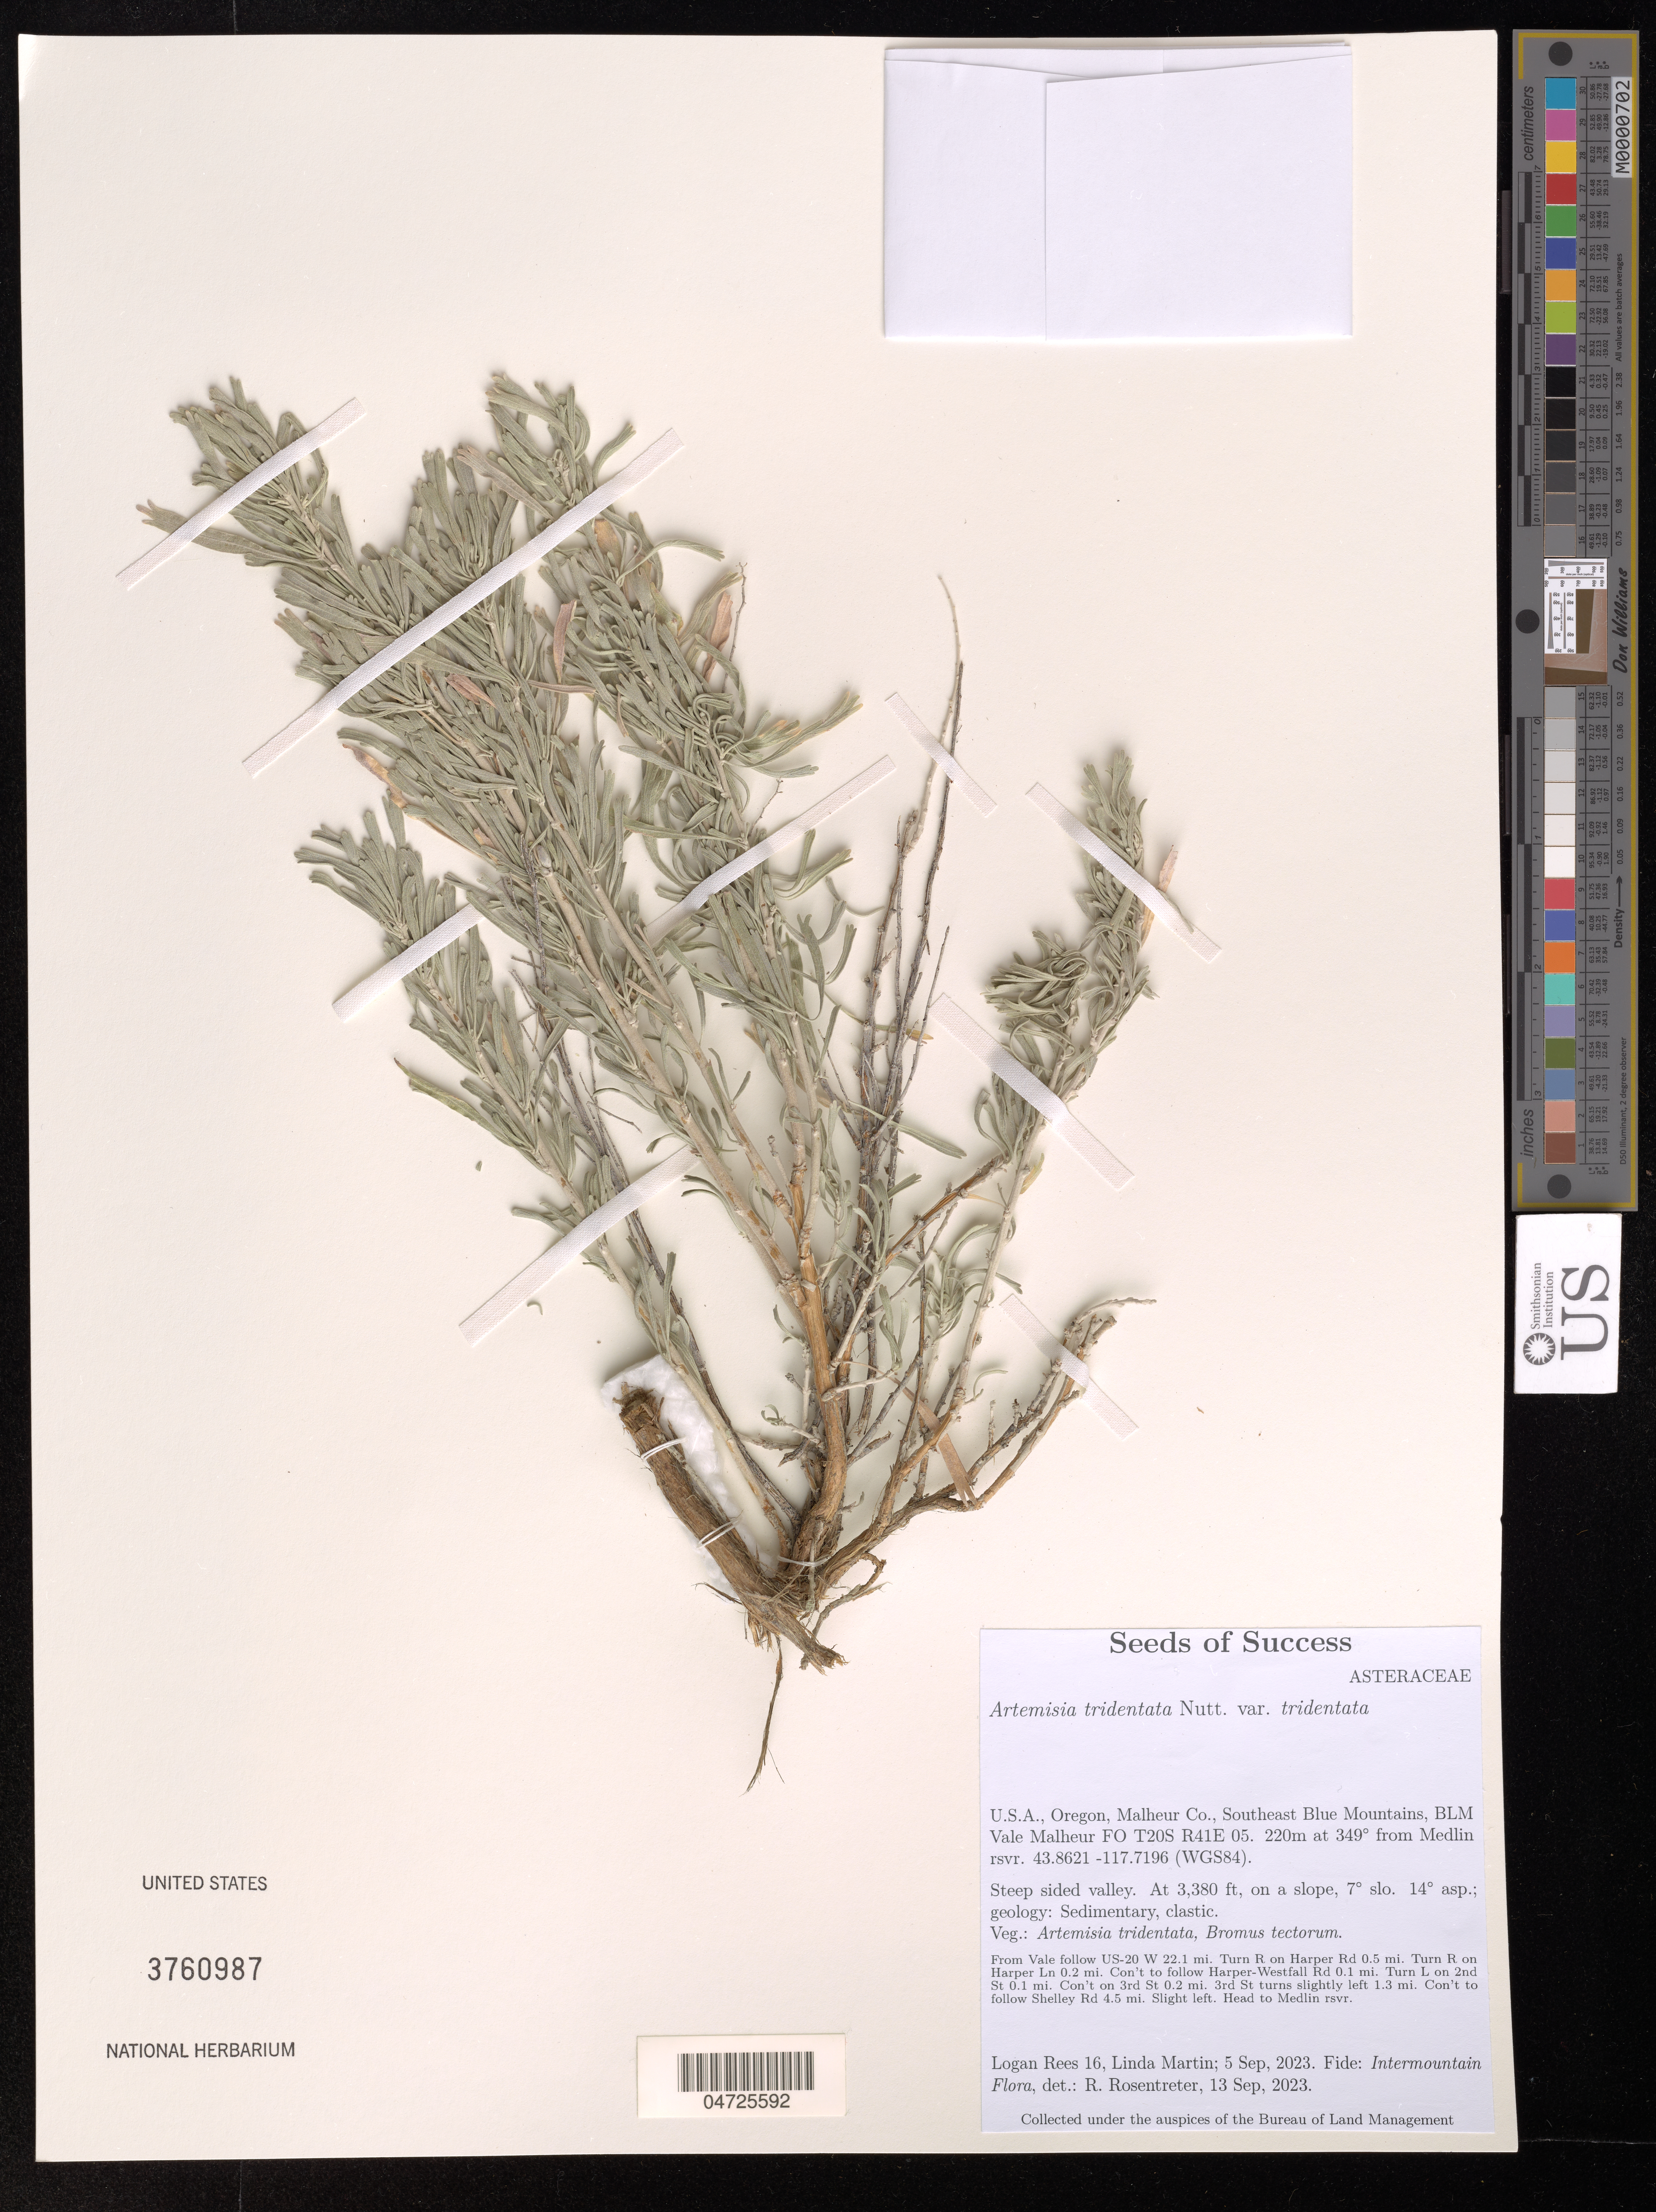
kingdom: Plantae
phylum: Tracheophyta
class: Magnoliopsida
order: Asterales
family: Asteraceae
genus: Artemisia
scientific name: Artemisia tridentata var. tridentata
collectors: L. Rees & L. Martin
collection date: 2023-09-05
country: United States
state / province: Oregon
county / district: Malheur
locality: Malheur Co., Southeast Blue Mountains, BLM Vale Malheur FO T20S R41E 05. 220m at 349° from Medlin rsvr. From Vale follow US-20 W 22.1 mi. Turn R on Harper Rd 0.5 mi. Turn R on Harper Ln 0.2 mi. Con't to follow Harper-Westfall Rd 0.1 mi. Turn L on 2nd St 0.1 mi. Con't on 3rd St 0.2 mi. 3rd St turns slightly left 1.3 mi. Con't to follow Shelley Rd 4.5 mi. Slight left. Head to Medlin rsvr.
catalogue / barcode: US 3760987